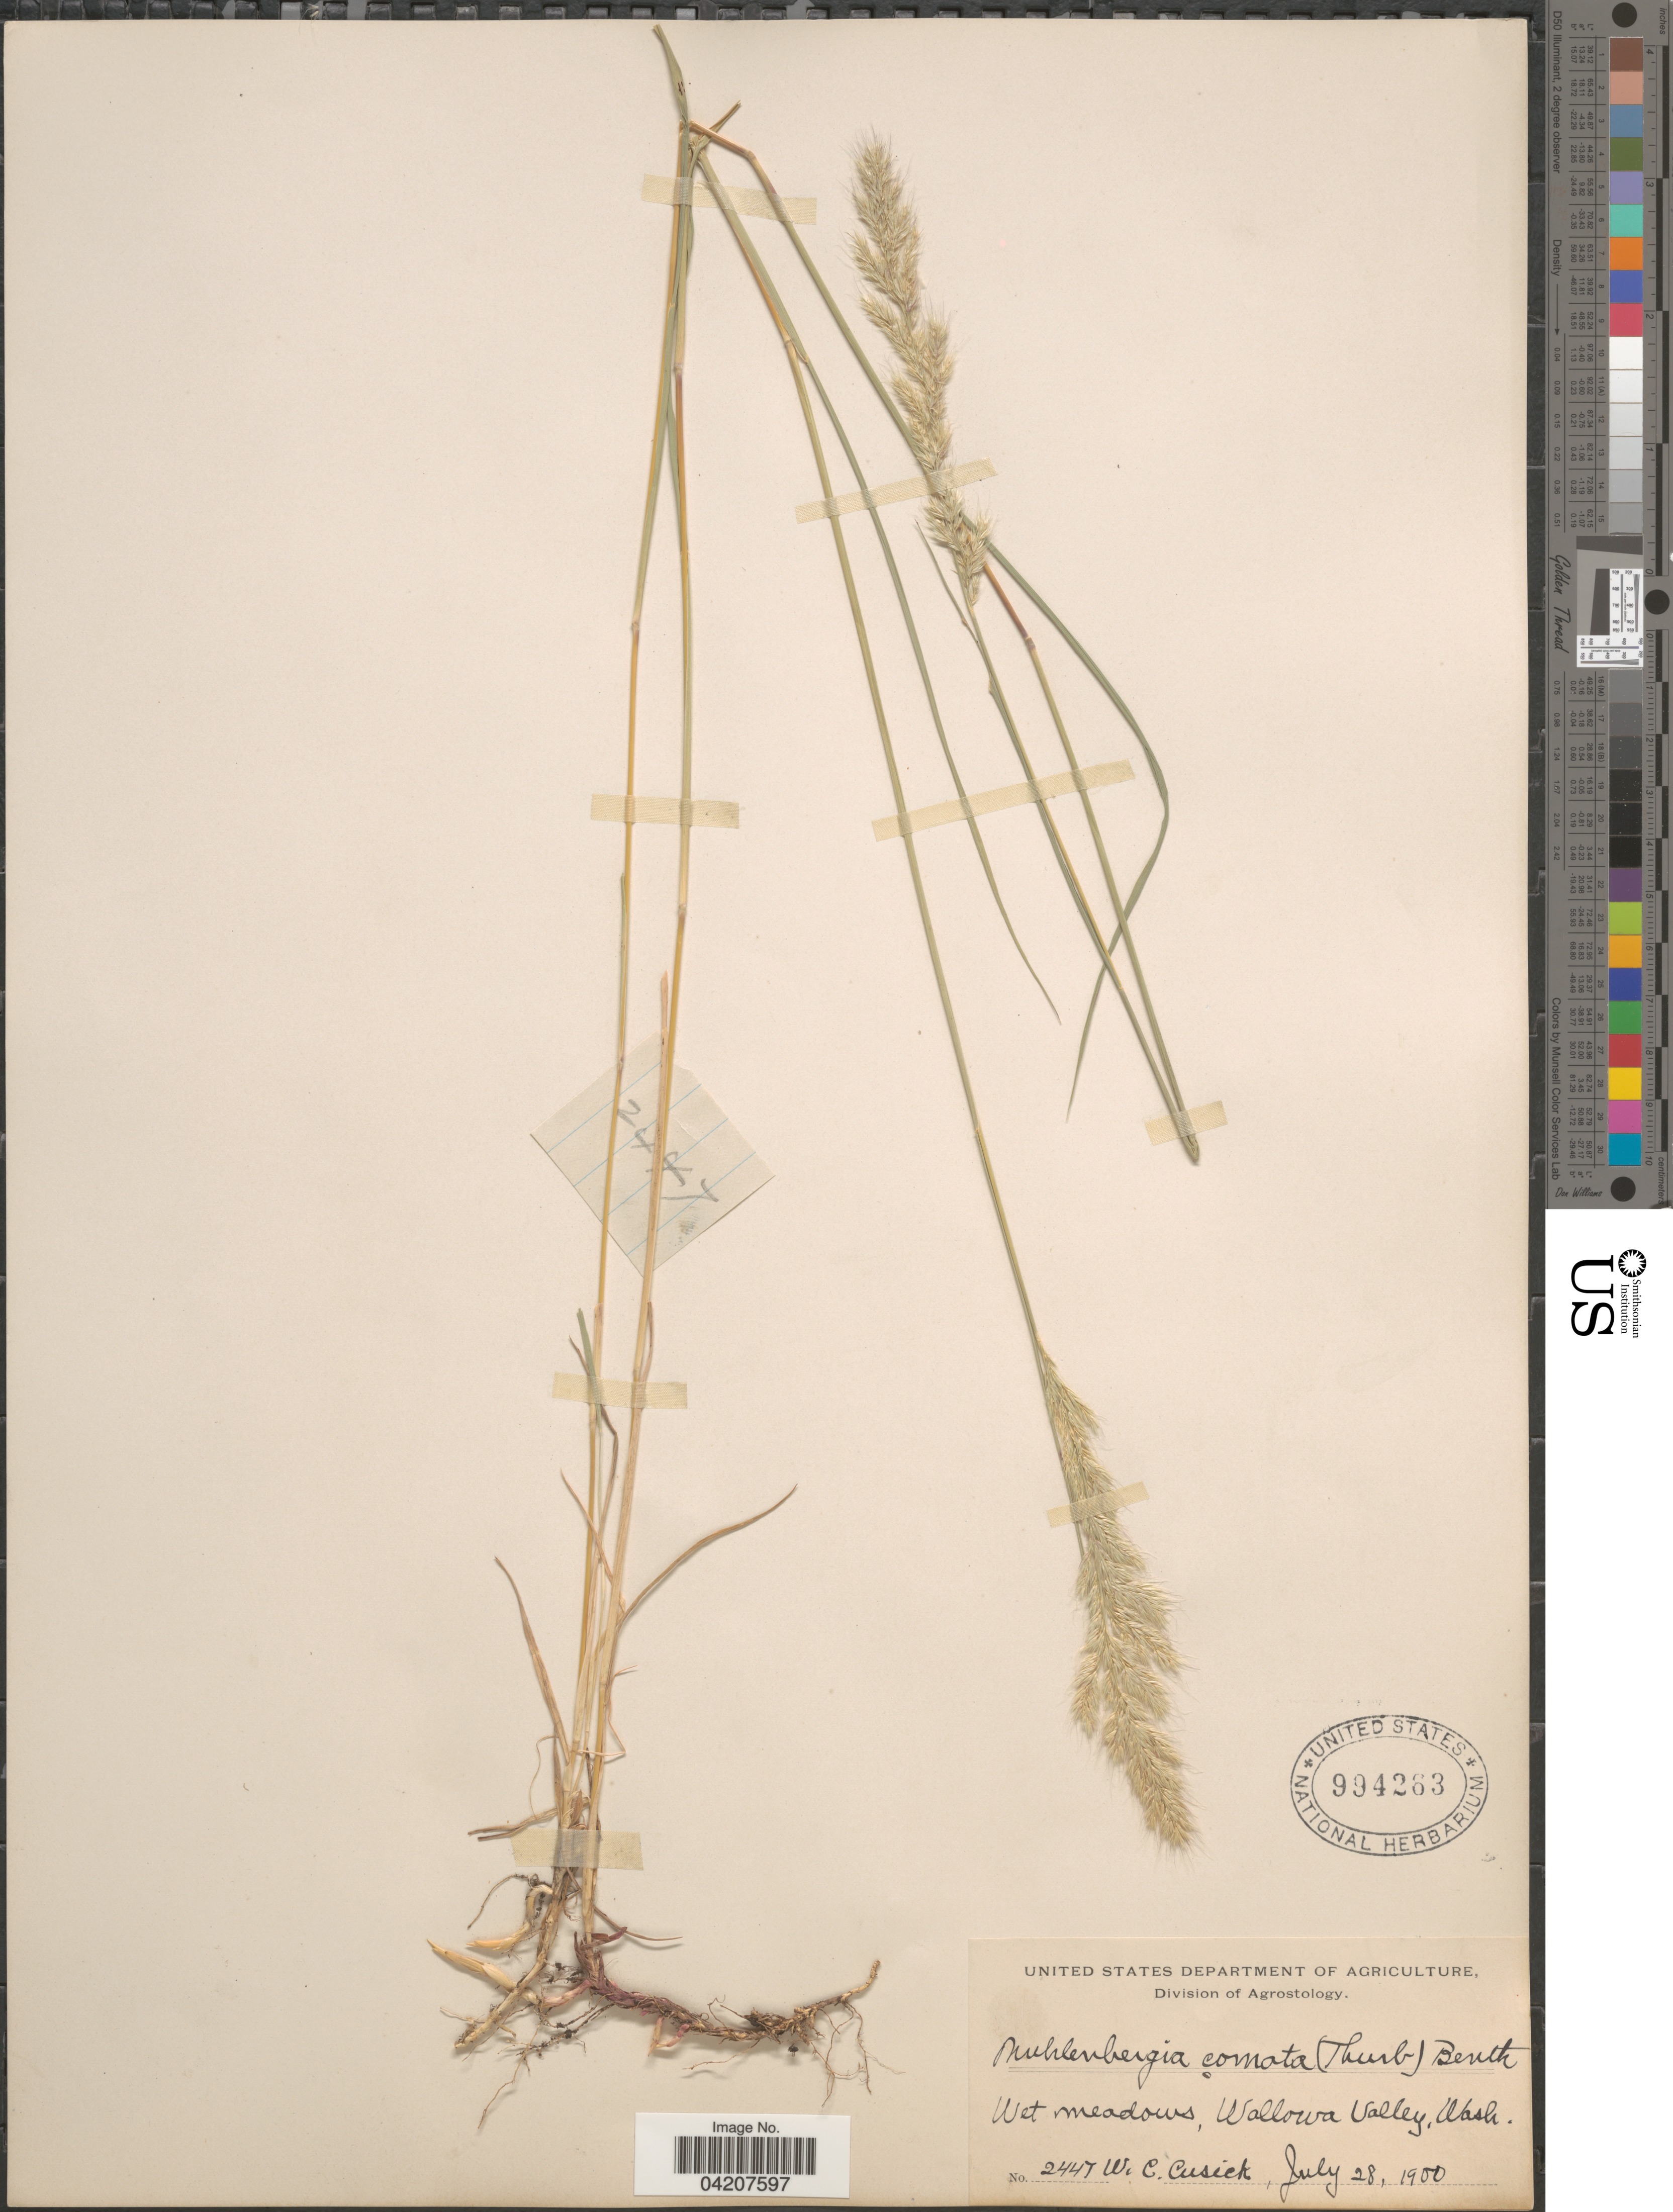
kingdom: Plantae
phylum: Tracheophyta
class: Liliopsida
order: Poales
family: Poaceae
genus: Muhlenbergia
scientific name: Muhlenbergia andina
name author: (Nutt.) Hitchc.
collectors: W. C. Cusick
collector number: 2447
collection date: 1900-07-28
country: United States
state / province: Washington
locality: Wet meadows, Wallowa Valley.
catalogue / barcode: US 994263